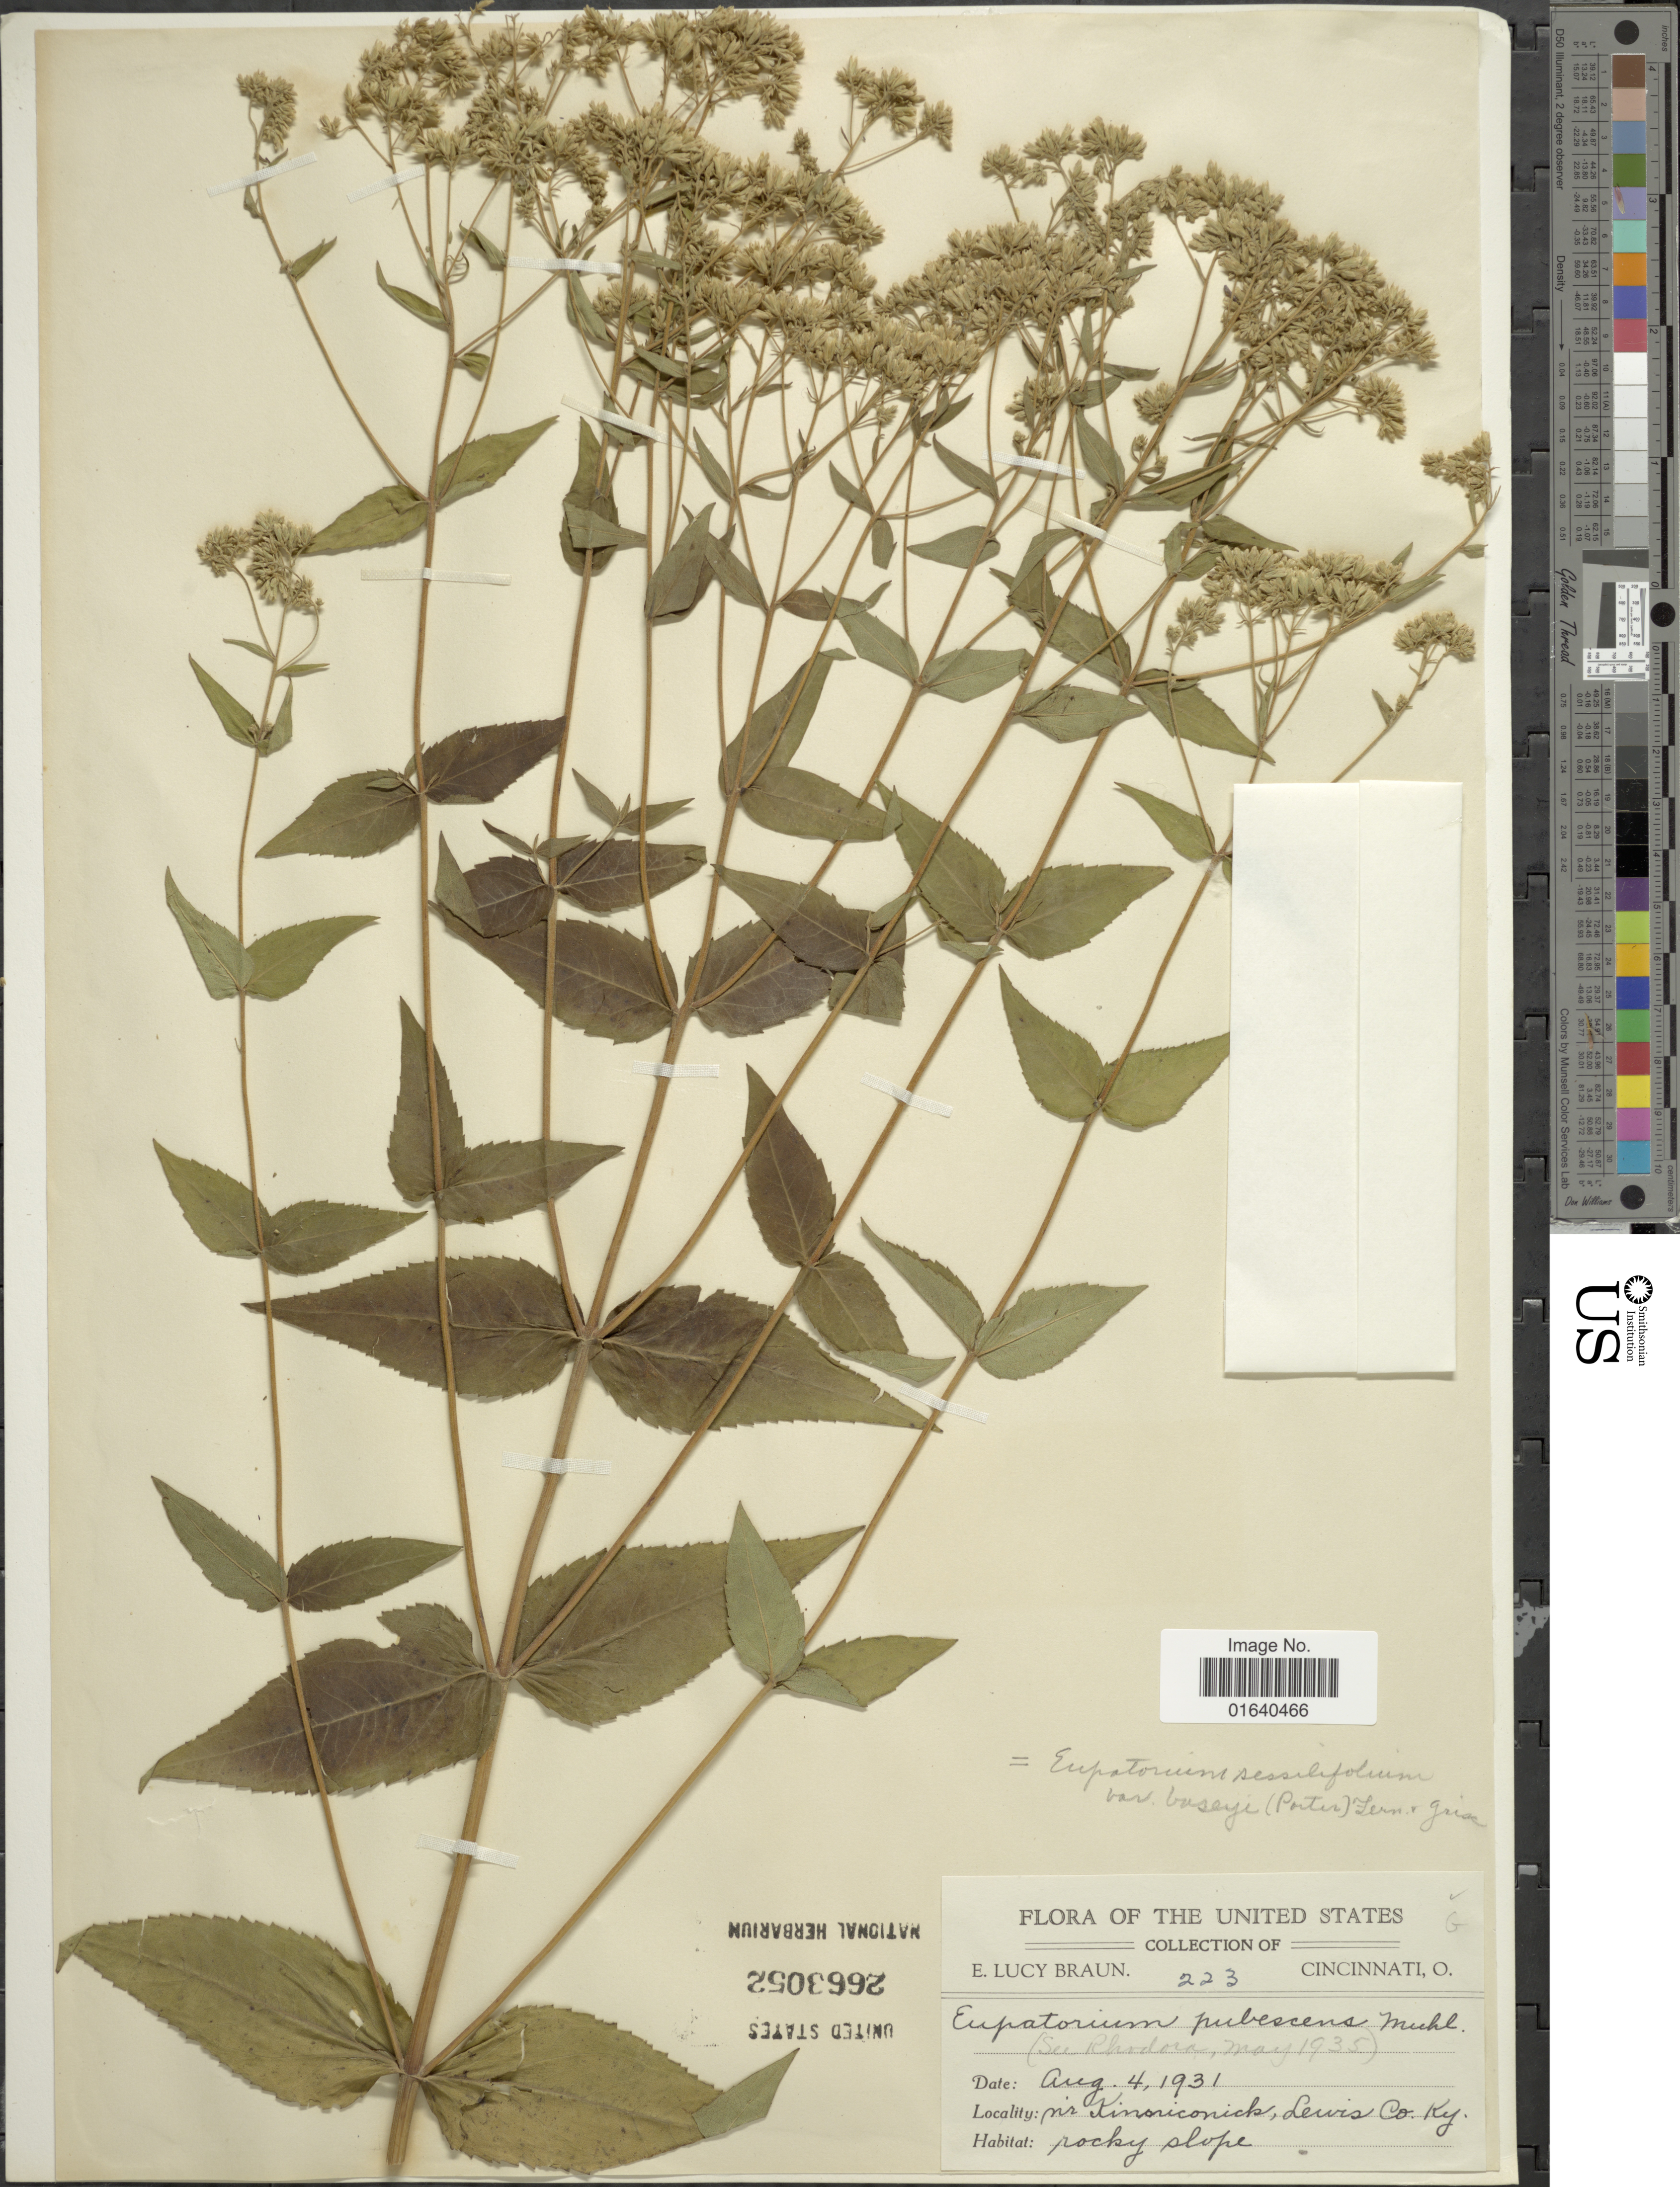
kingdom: Plantae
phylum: Tracheophyta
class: Magnoliopsida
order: Asterales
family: Asteraceae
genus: Eupatorium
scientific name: Eupatorium sessilifolium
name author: L.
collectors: E. L. Braun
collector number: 223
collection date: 1931-08-04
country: United States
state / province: Kentucky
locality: nr Kinniconick, Lewis Co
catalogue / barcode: US 2663052